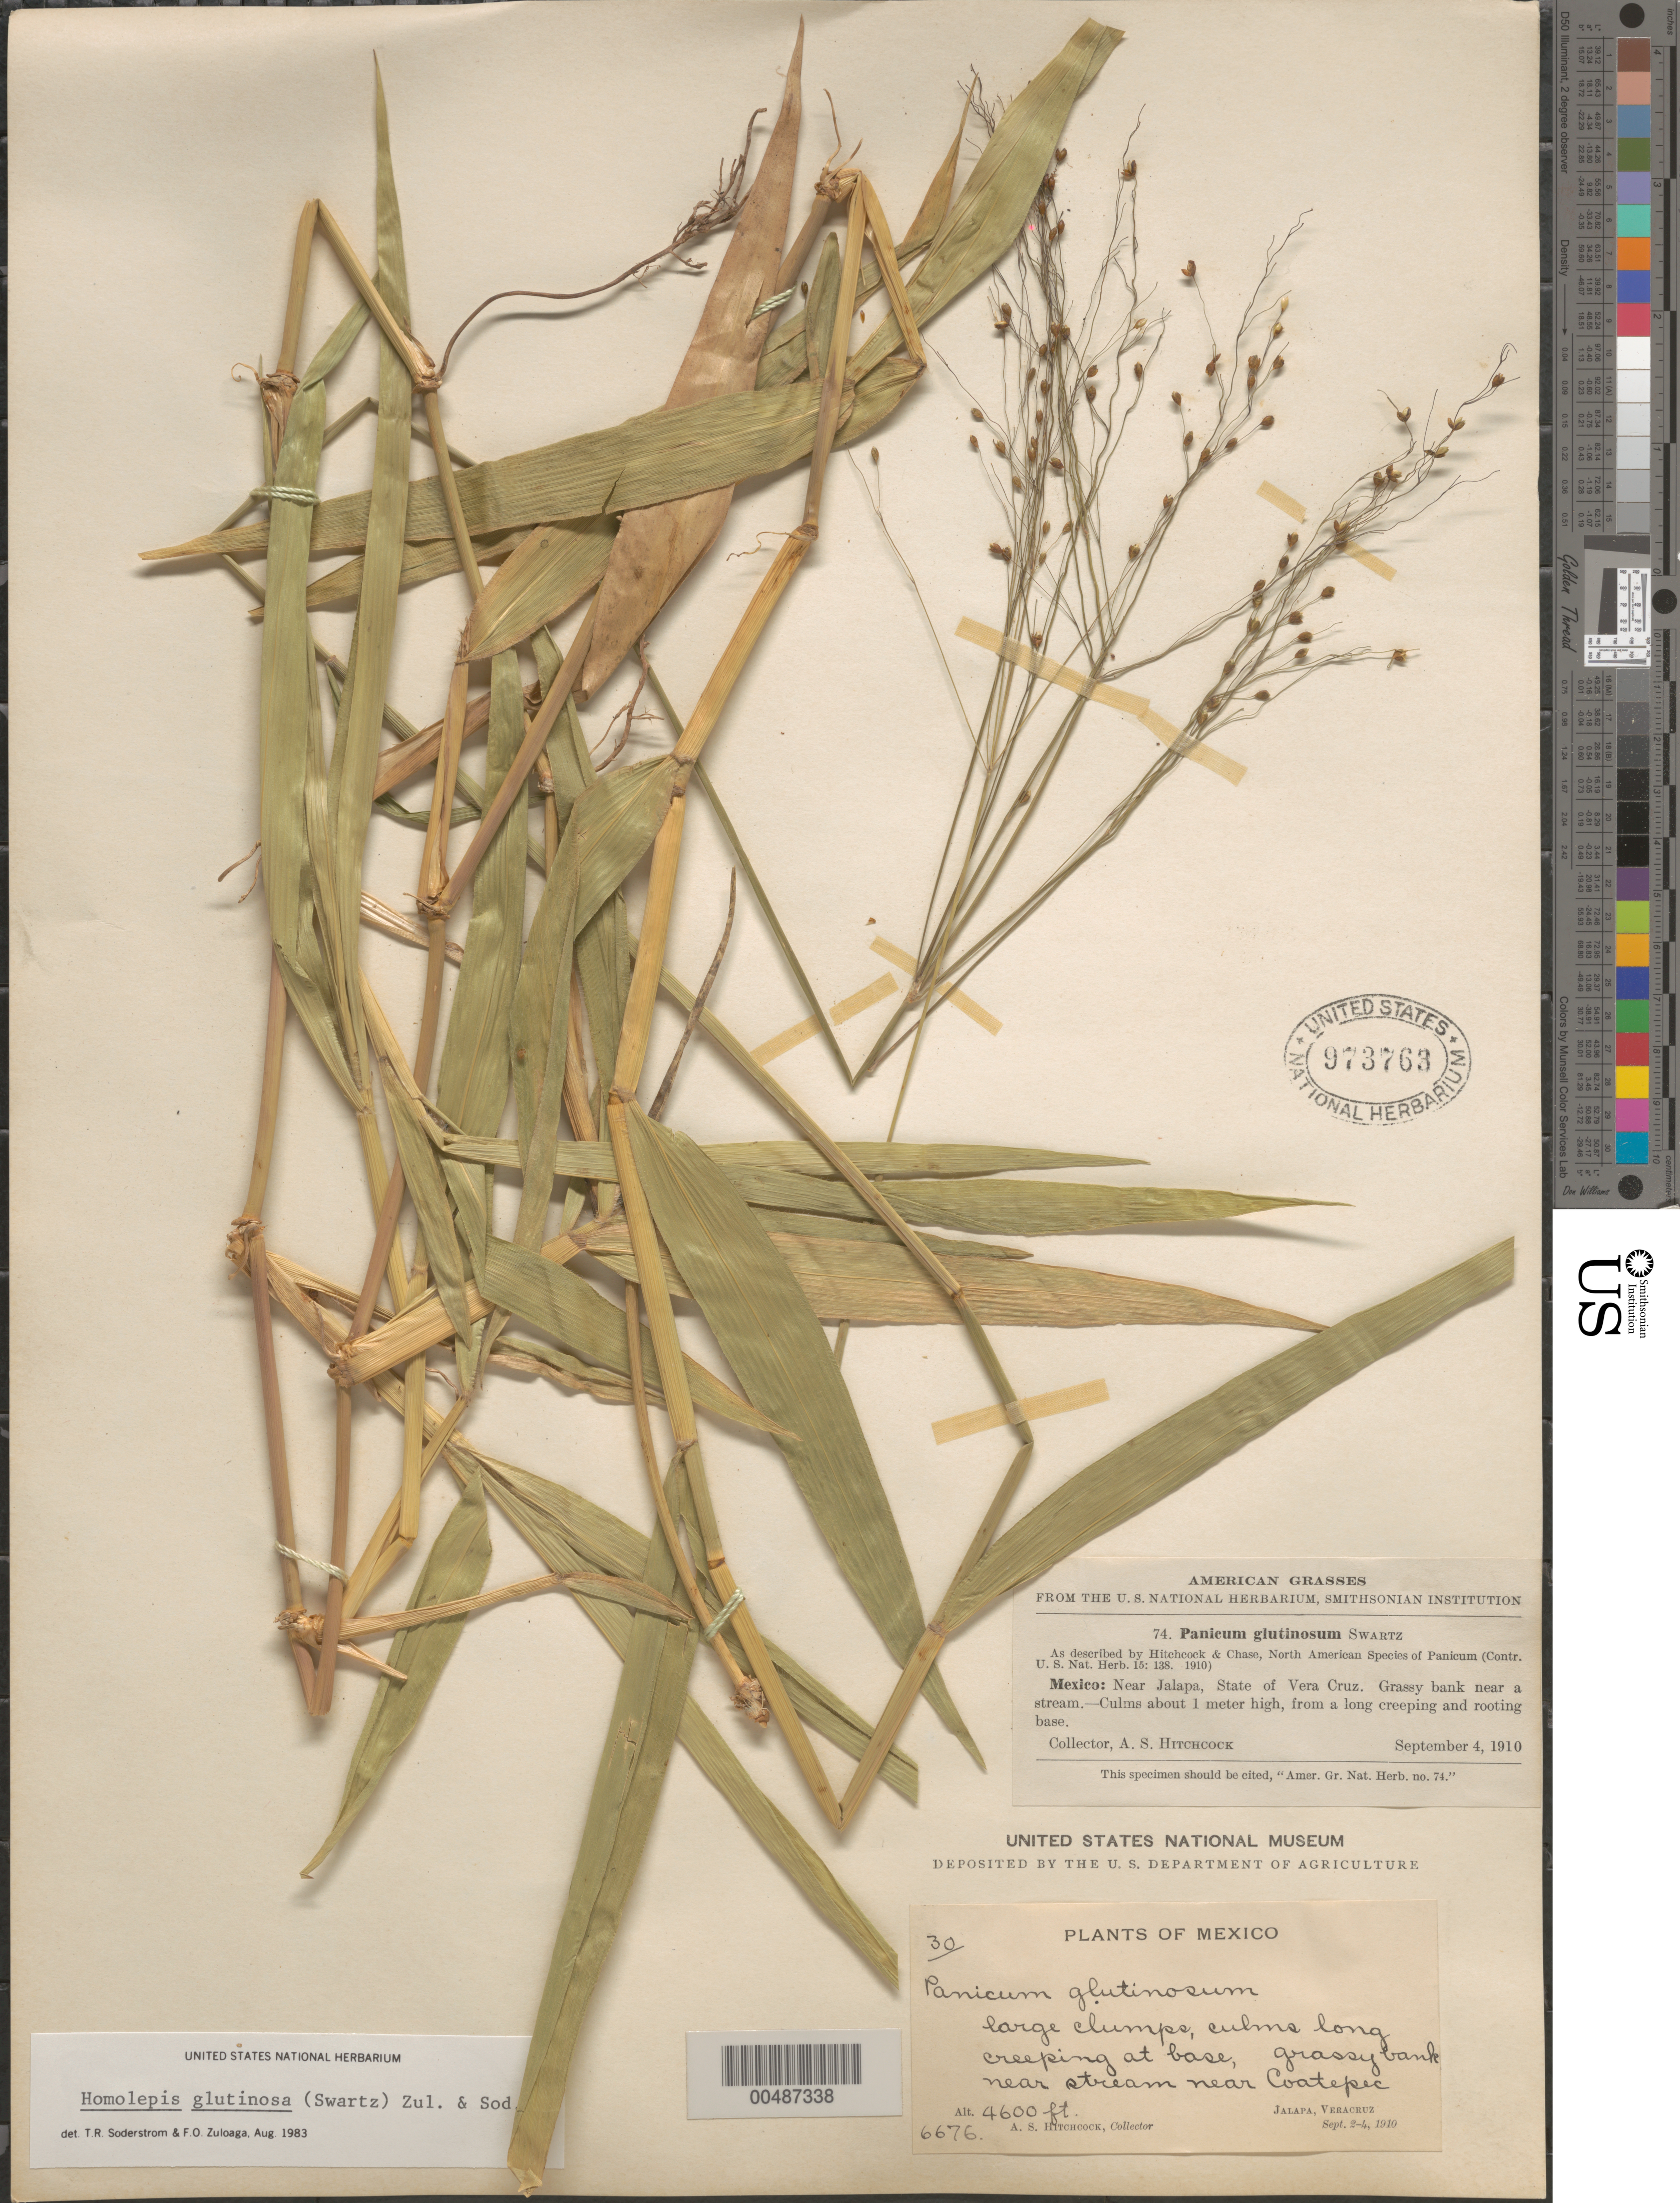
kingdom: Plantae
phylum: Tracheophyta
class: Liliopsida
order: Poales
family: Poaceae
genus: Homolepis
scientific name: Homolepis glutinosa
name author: (Sw.) Zuloaga & Soderstr.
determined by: Soderstrom, T. R.; Zuloaga, F. O.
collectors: A. S. Hitchcock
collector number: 6676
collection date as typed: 2 Sep 1910 to 4 Sep 1910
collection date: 1910-09-02/1910-09-04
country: Mexico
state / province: Veracruz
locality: Near Jalapa, near Coatepec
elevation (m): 1402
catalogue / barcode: US 973763